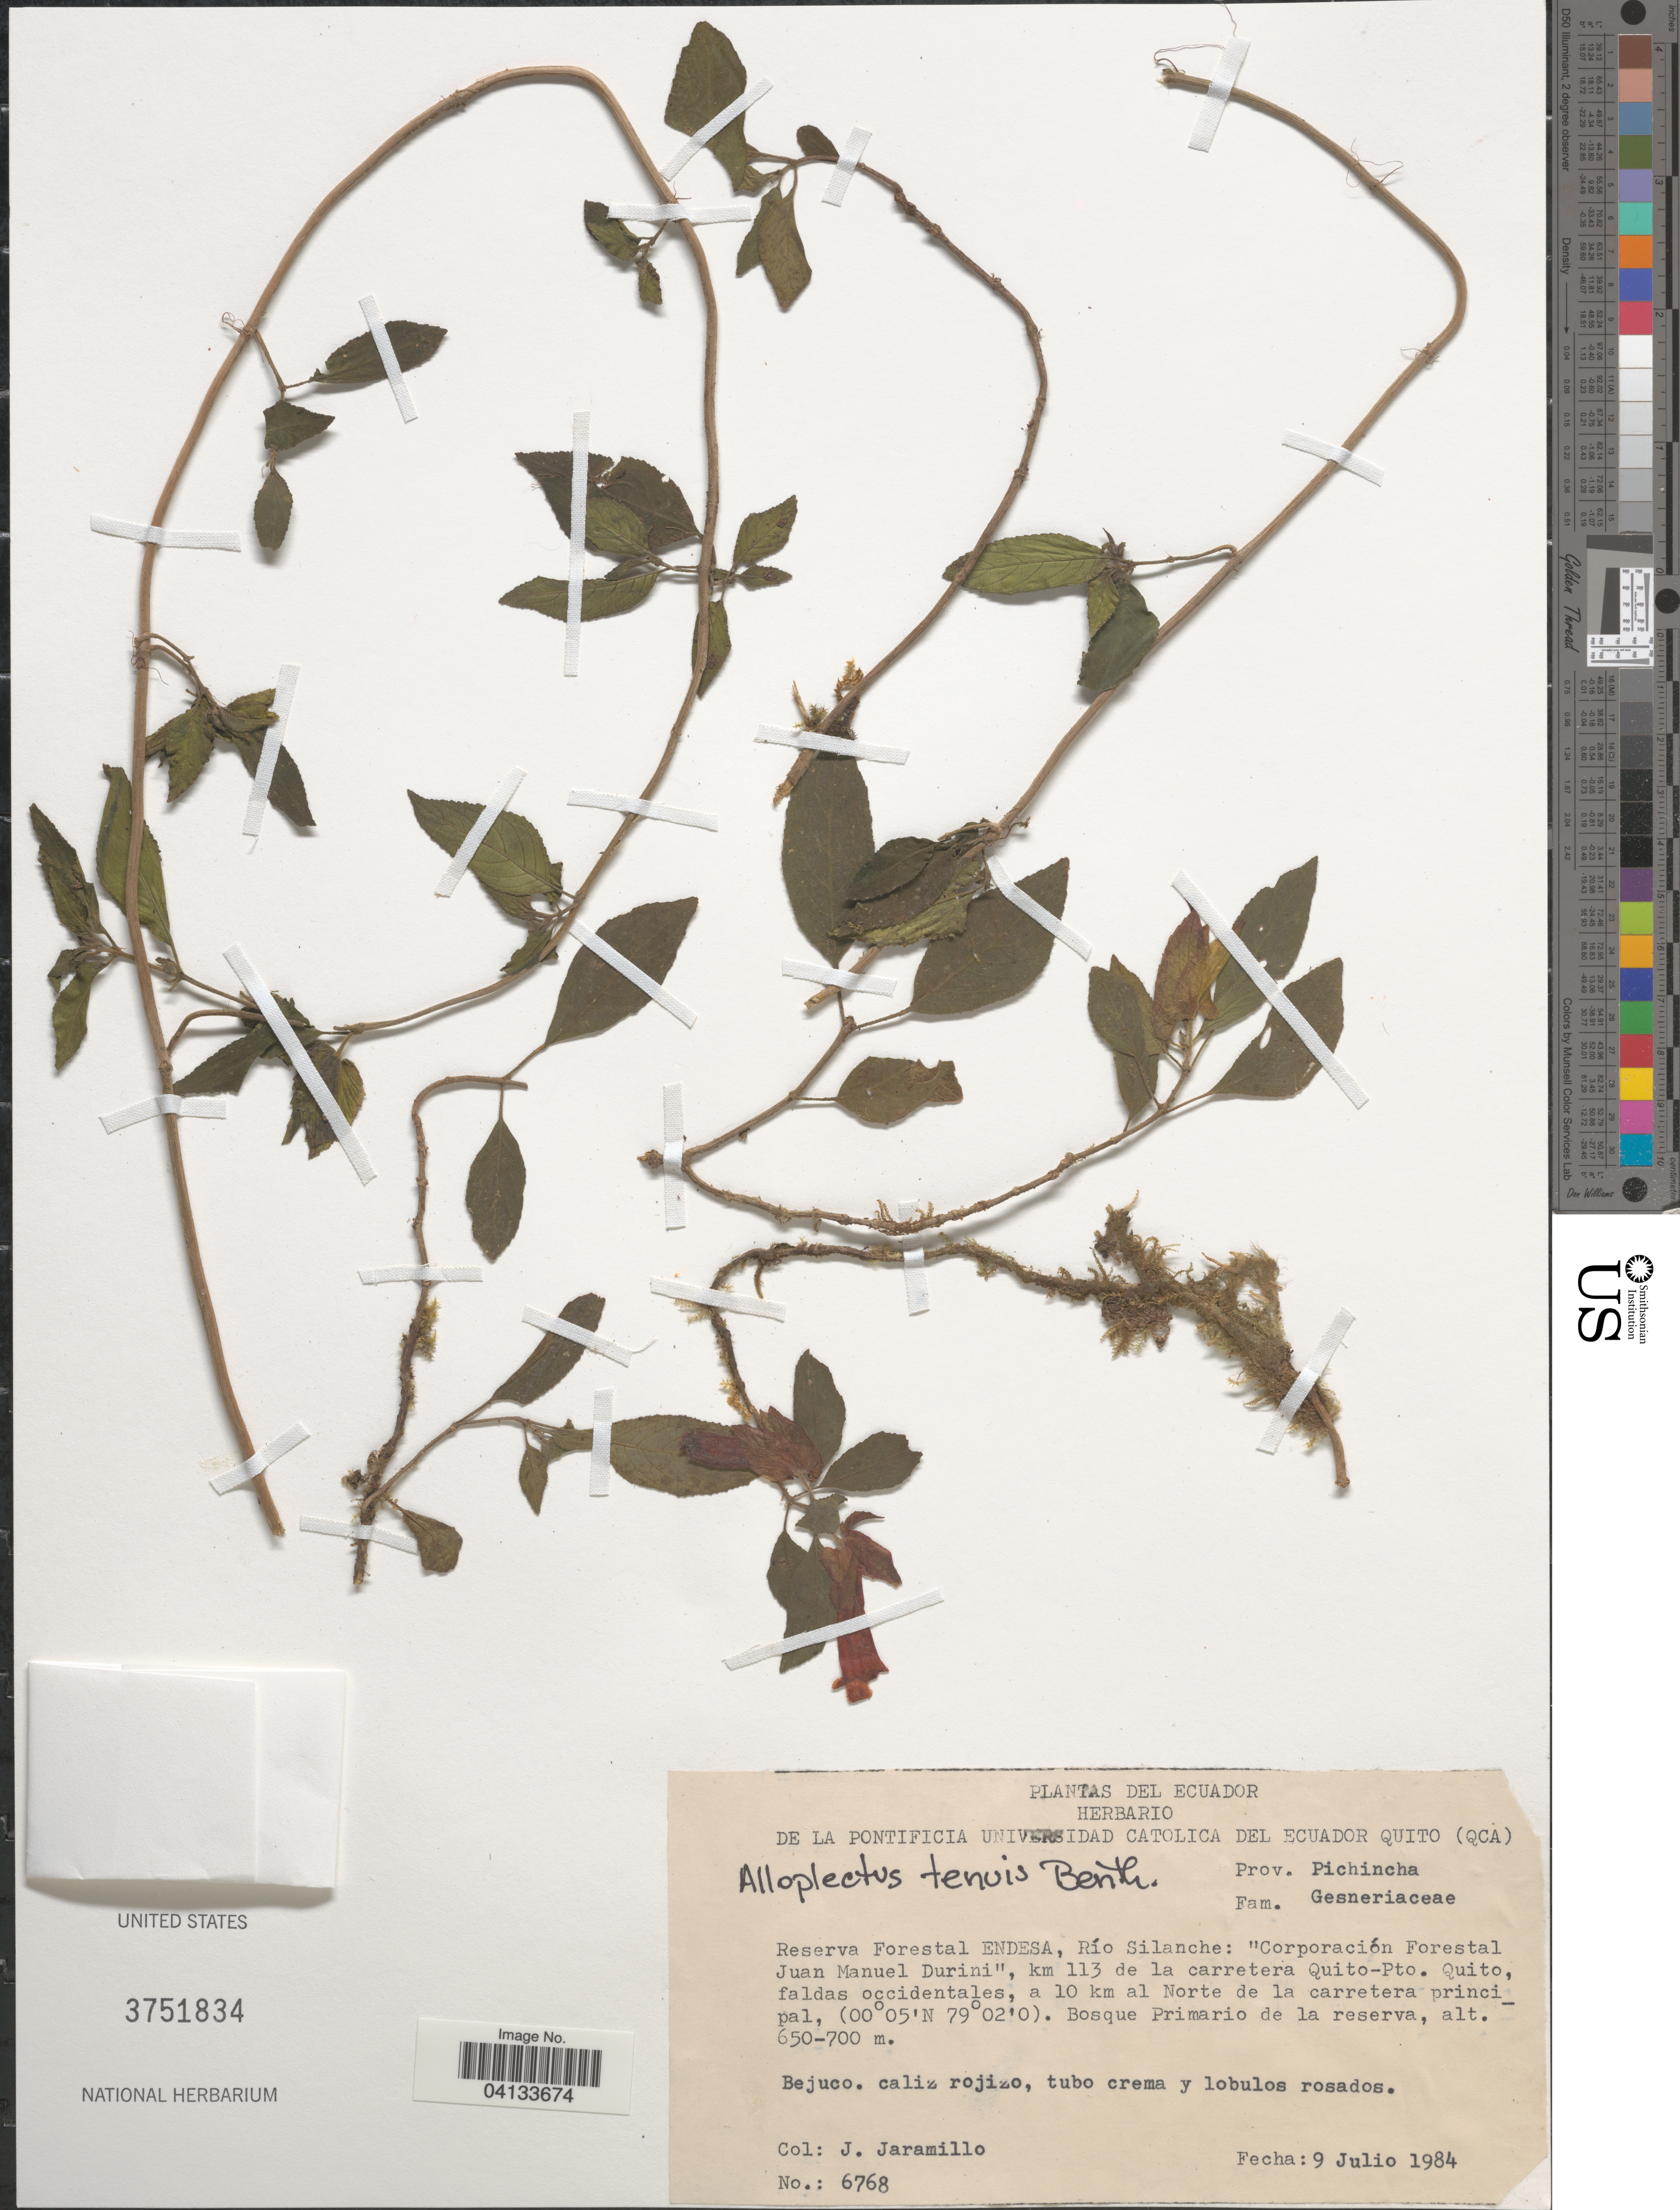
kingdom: Plantae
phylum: Tracheophyta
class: Magnoliopsida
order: Lamiales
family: Gesneriaceae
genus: Alloplectus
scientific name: Alloplectus tenuis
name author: Benth.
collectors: J. Jaramillo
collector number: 6768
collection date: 1984-07-09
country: Ecuador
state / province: Pichincha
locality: Reserva Forestal ENDESA, Río Silanche: "Corporación Forestal Juan Manuel Durini", km 113 de la carretera Quito-Pto. Quito, faldas occidentales, a 10 km al Norte de la carretera principal.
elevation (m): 650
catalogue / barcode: US 3751834